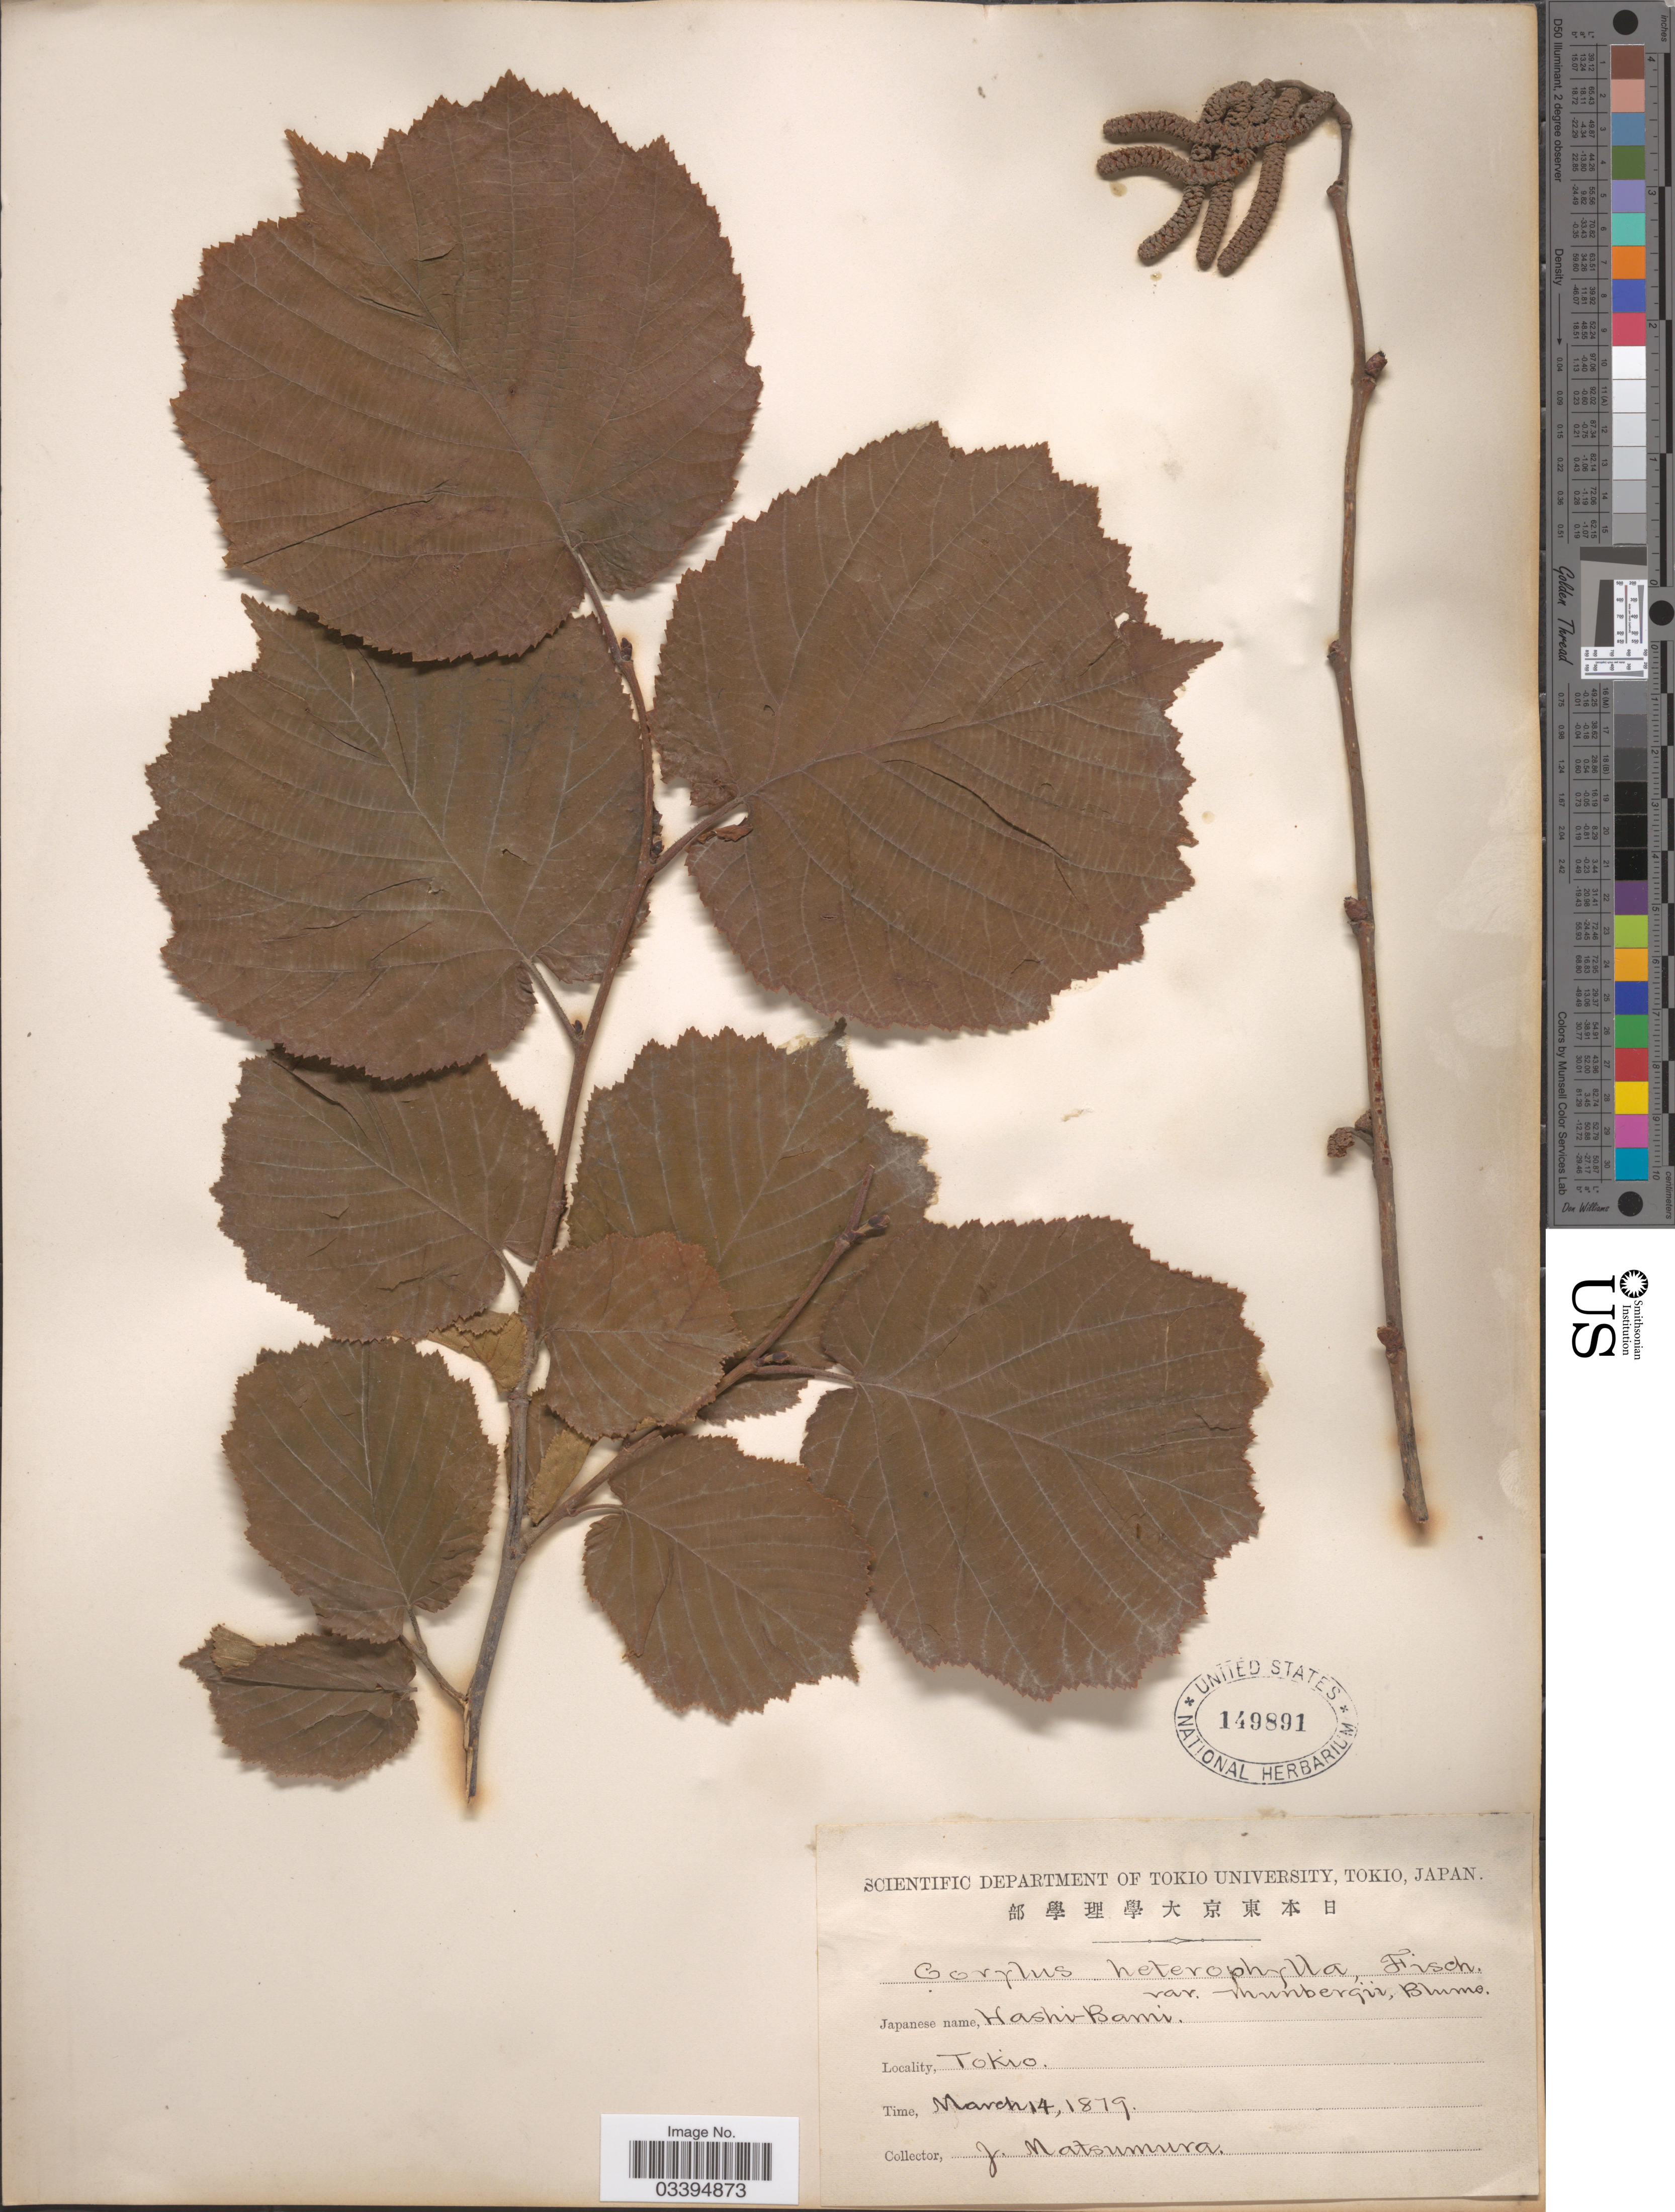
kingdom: Plantae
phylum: Tracheophyta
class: Magnoliopsida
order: Fagales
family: Betulaceae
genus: Corylus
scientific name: Corylus heterophylla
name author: Fisch. ex Trautv.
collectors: J. Matsumura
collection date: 1879-03-14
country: Japan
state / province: Tokyo, Federal City of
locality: Tokio.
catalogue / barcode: US 149891